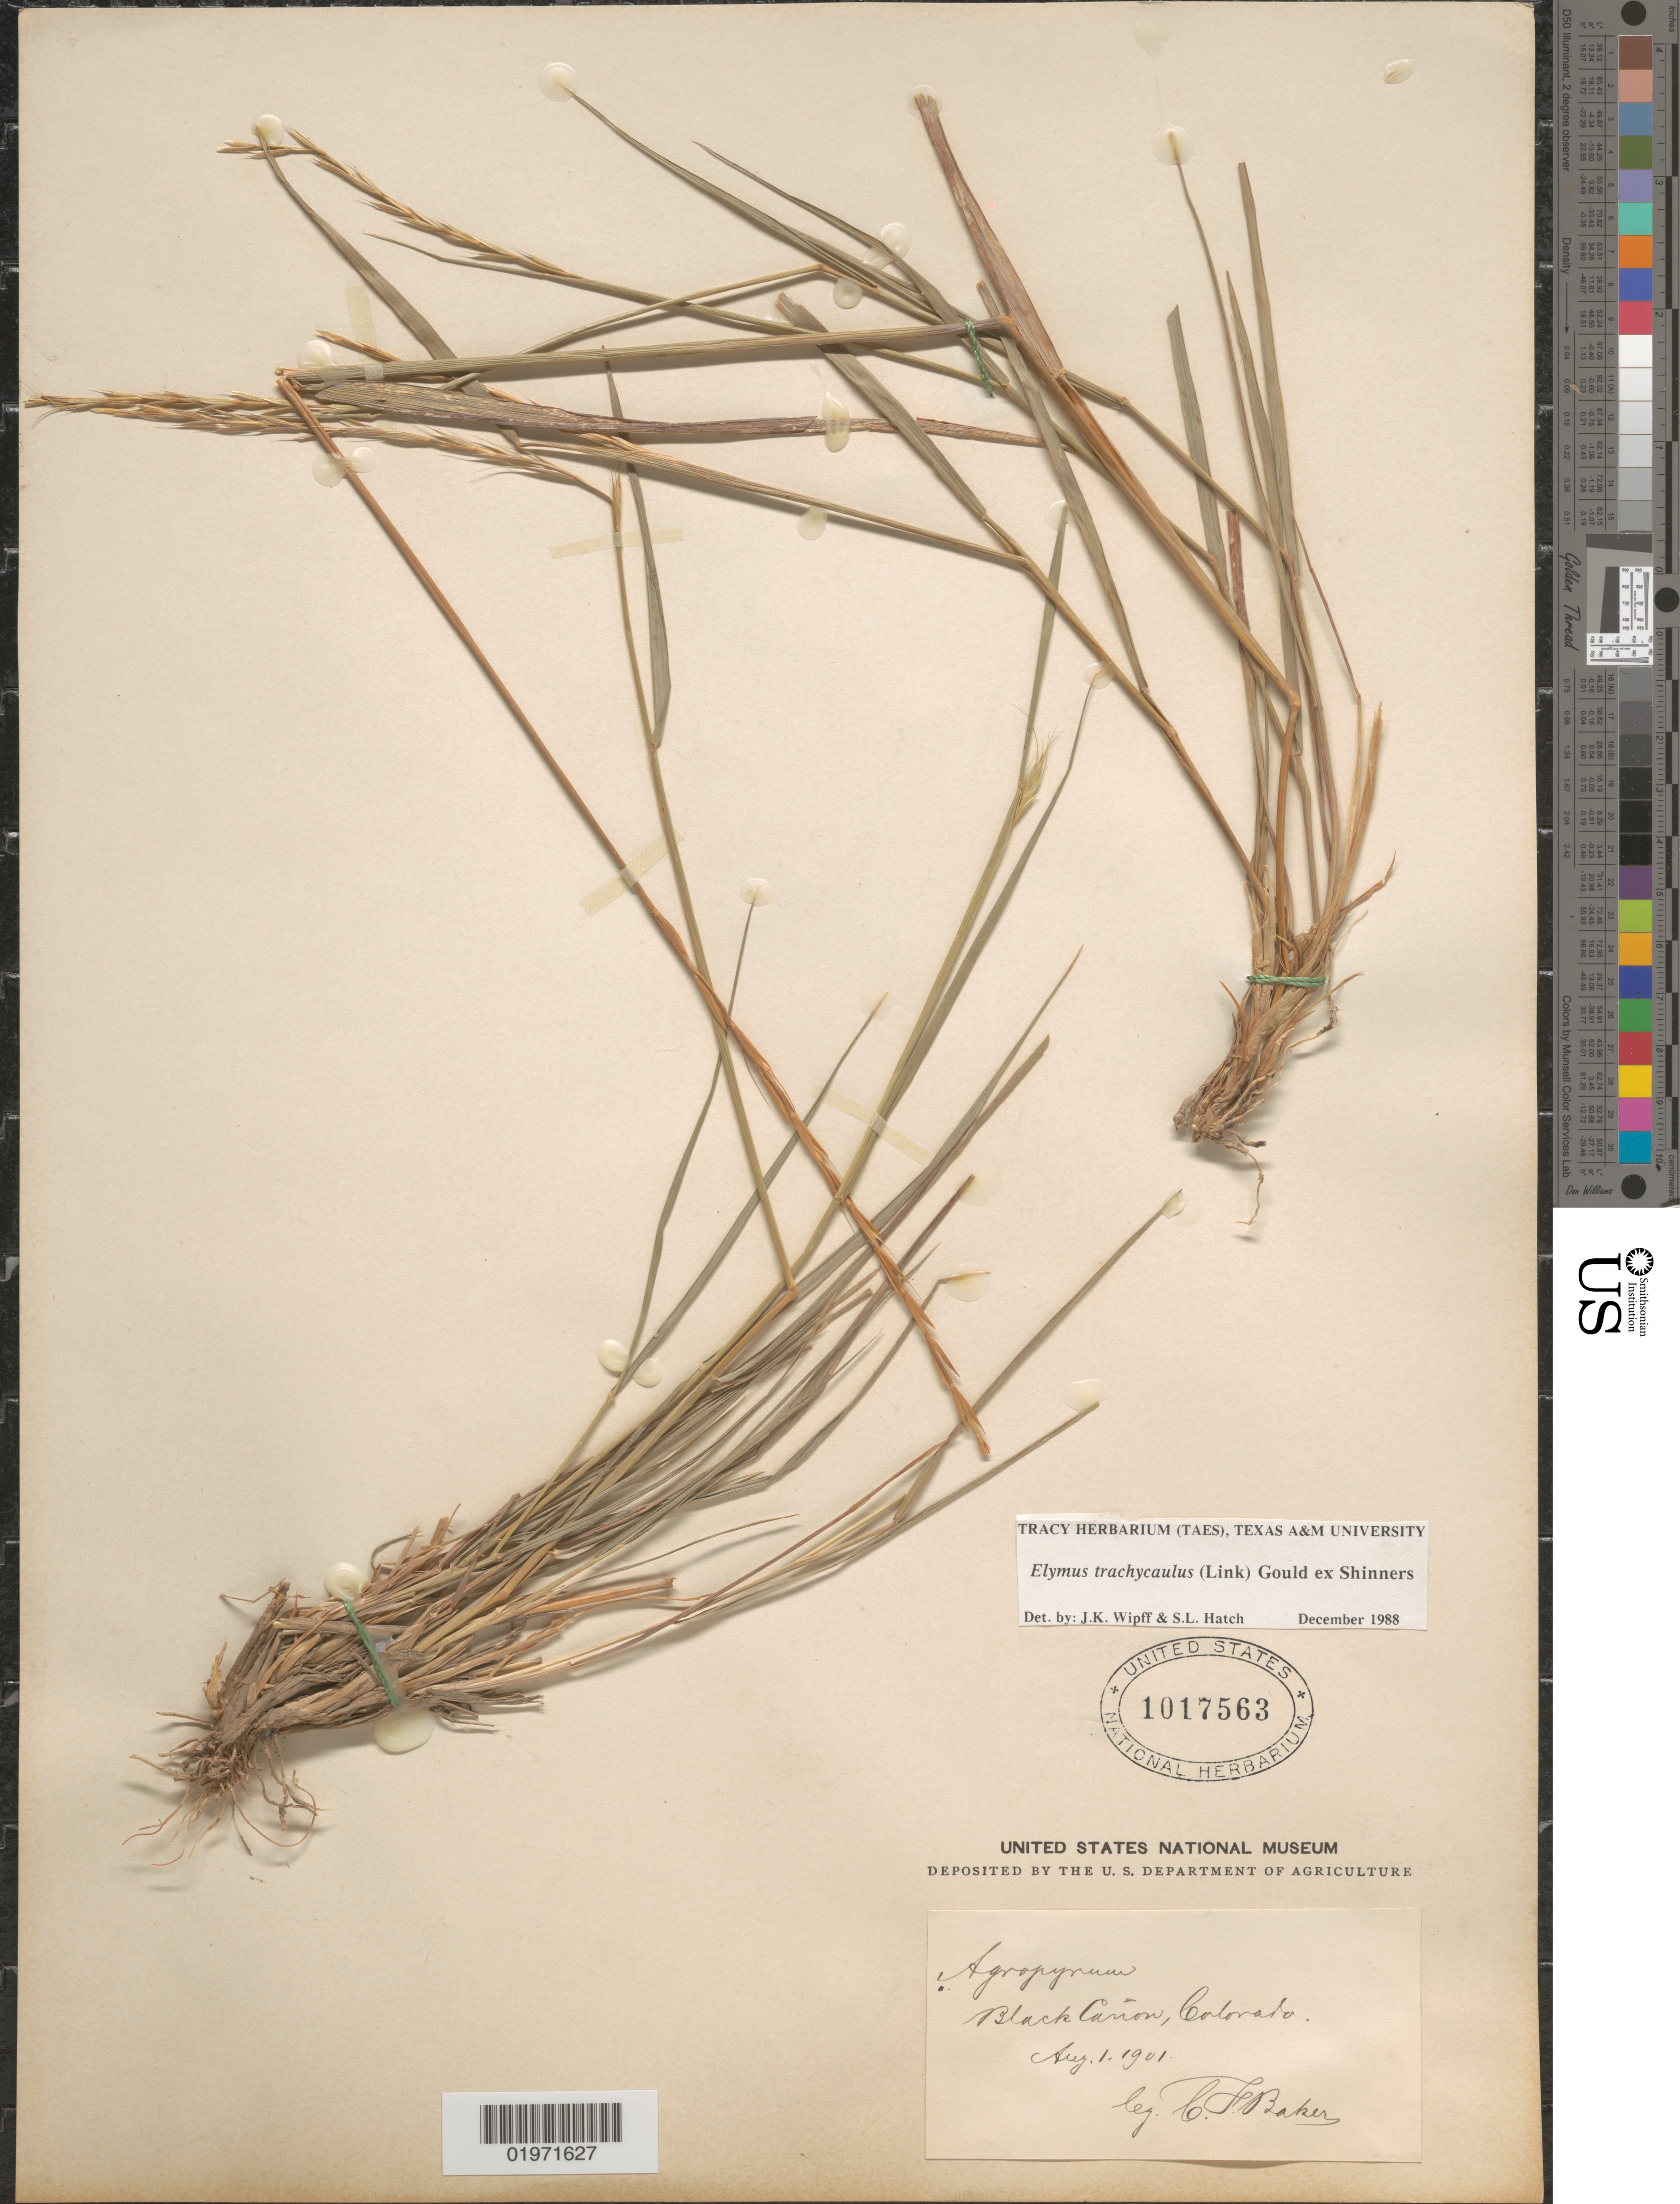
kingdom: Plantae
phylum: Tracheophyta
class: Liliopsida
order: Poales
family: Poaceae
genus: Elymus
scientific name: Elymus trachycaulus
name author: (Link) Gould ex Shinners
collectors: C. F. Baker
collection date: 1901-08-01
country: United States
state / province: Colorado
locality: Black Cañon.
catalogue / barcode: US 1017563